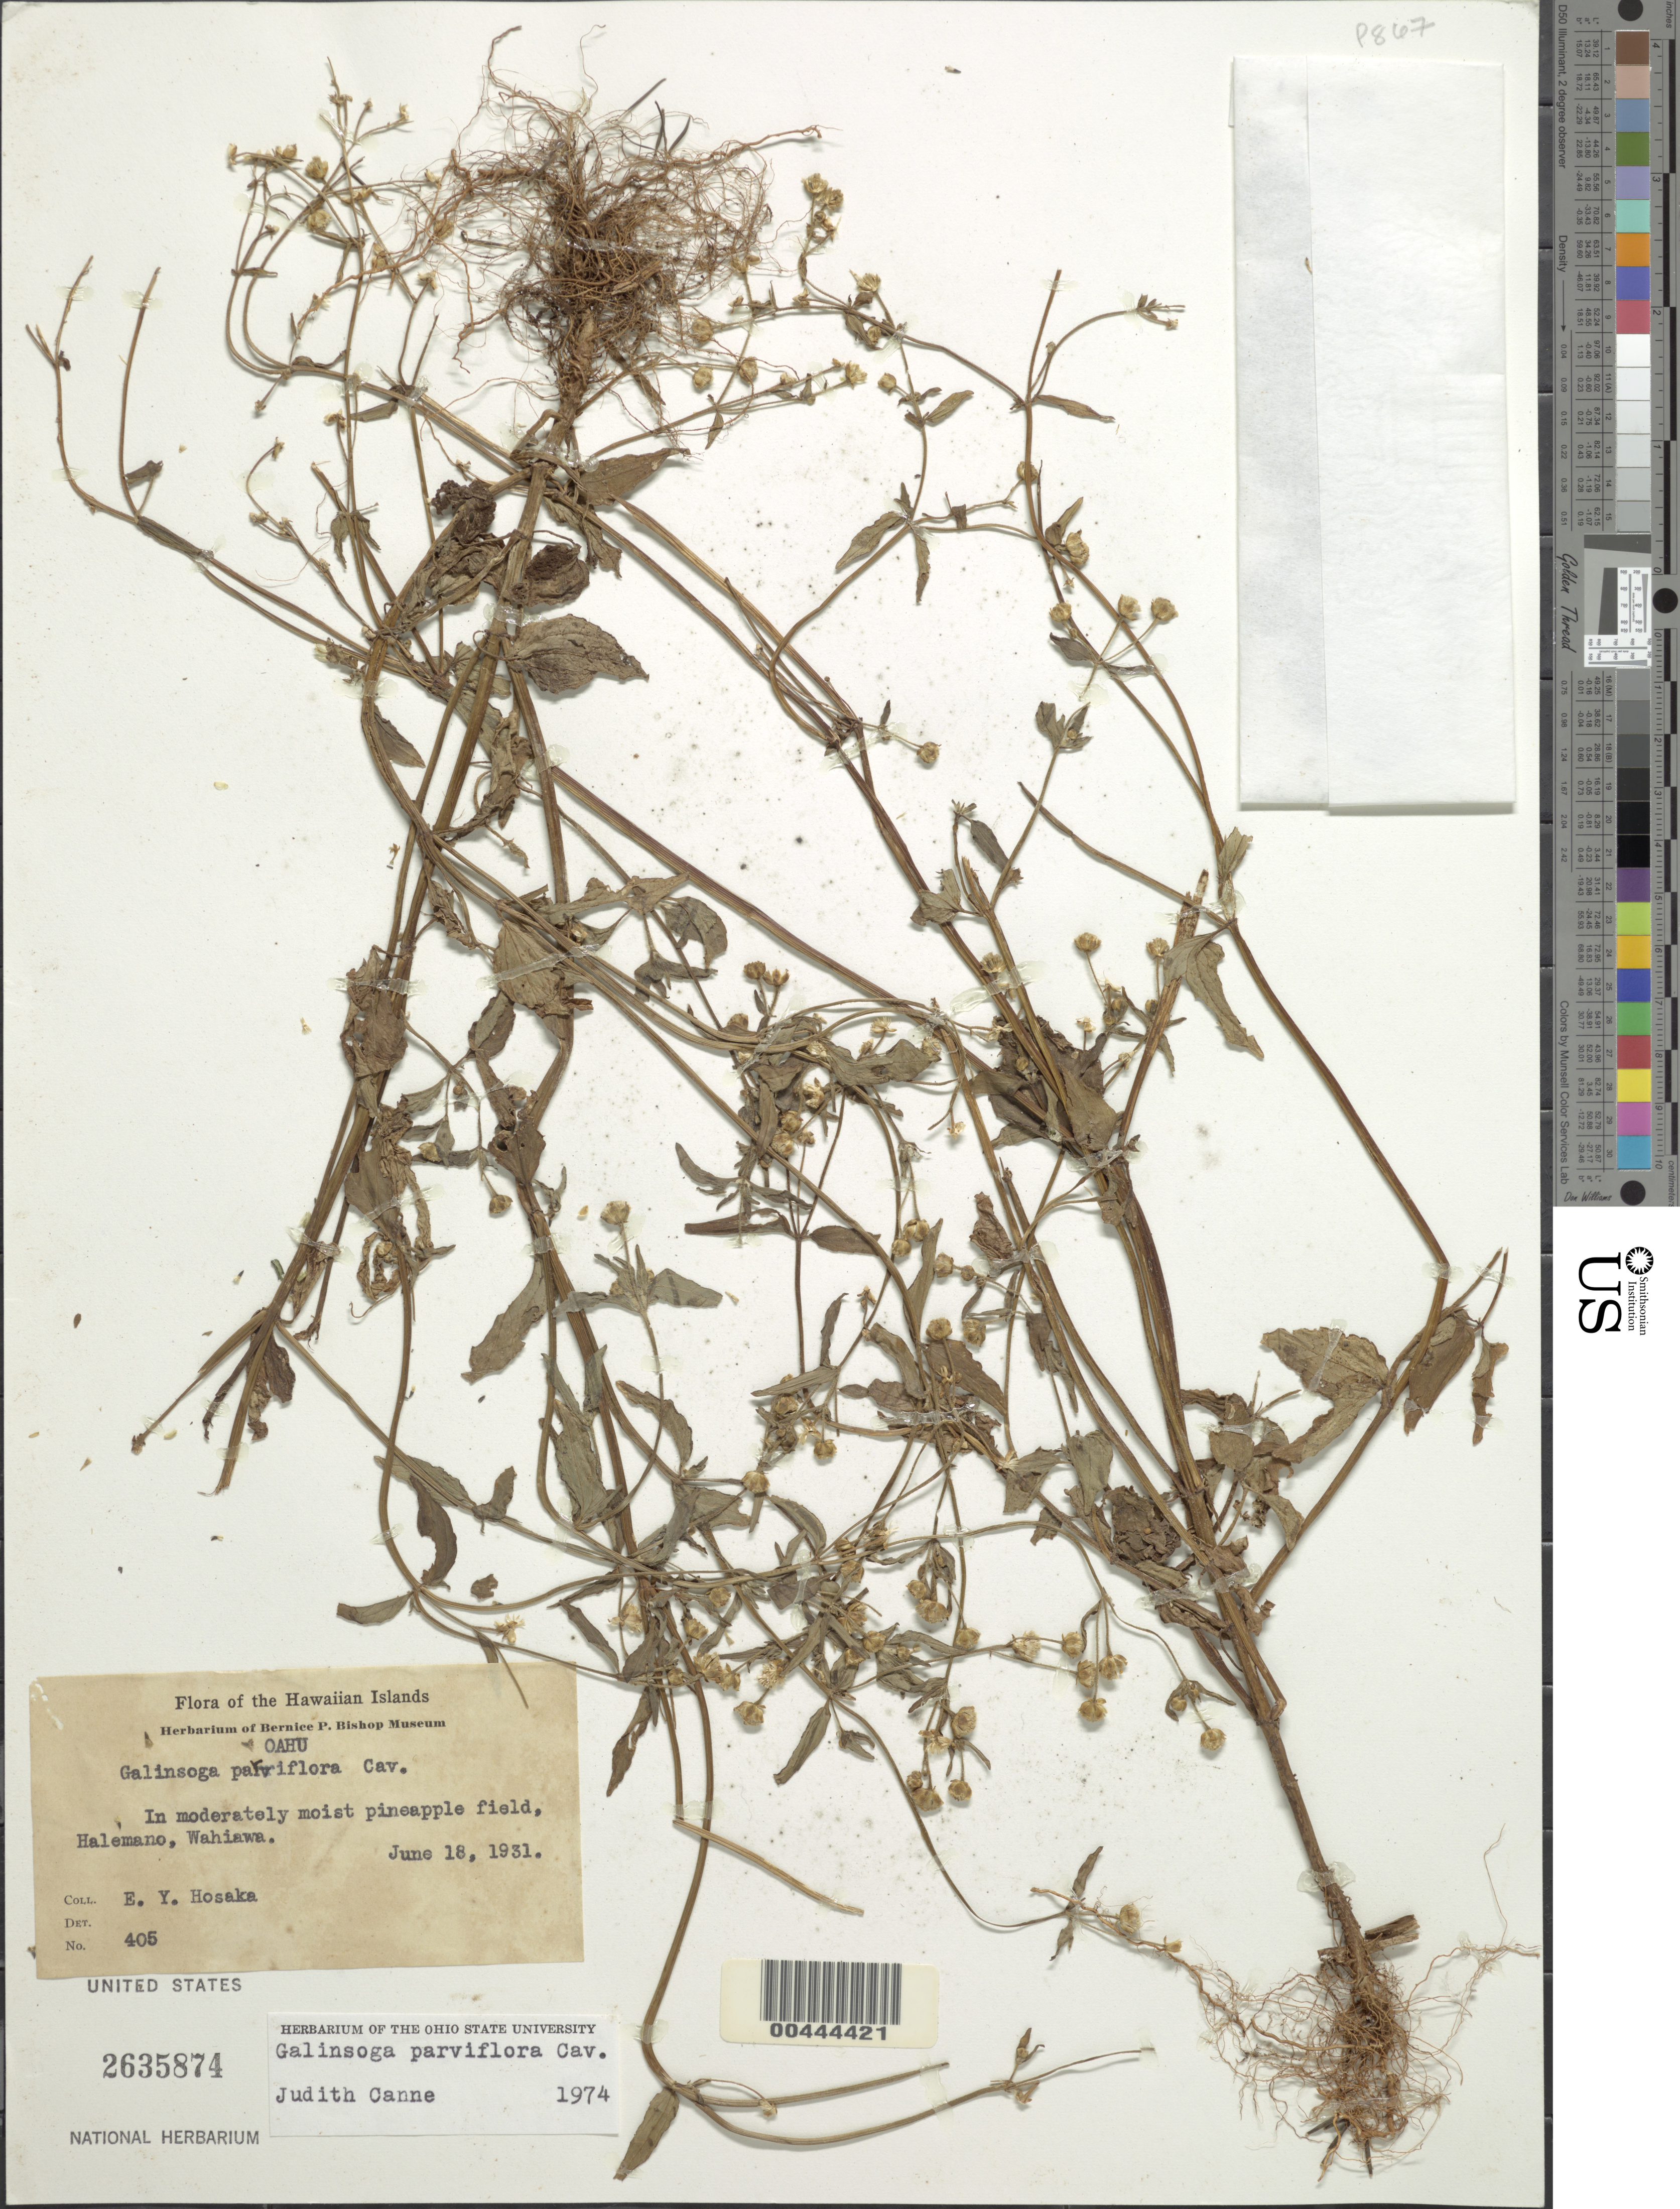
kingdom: Plantae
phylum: Tracheophyta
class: Magnoliopsida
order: Asterales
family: Asteraceae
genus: Galinsoga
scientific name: Galinsoga parviflora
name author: Cav.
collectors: E. Y. Hosaka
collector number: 405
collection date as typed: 18 Jun 1931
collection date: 1931-06-18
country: United States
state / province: Hawaii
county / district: Honolulu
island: Oahu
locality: Halemano, Wahiawa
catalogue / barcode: US 2635874